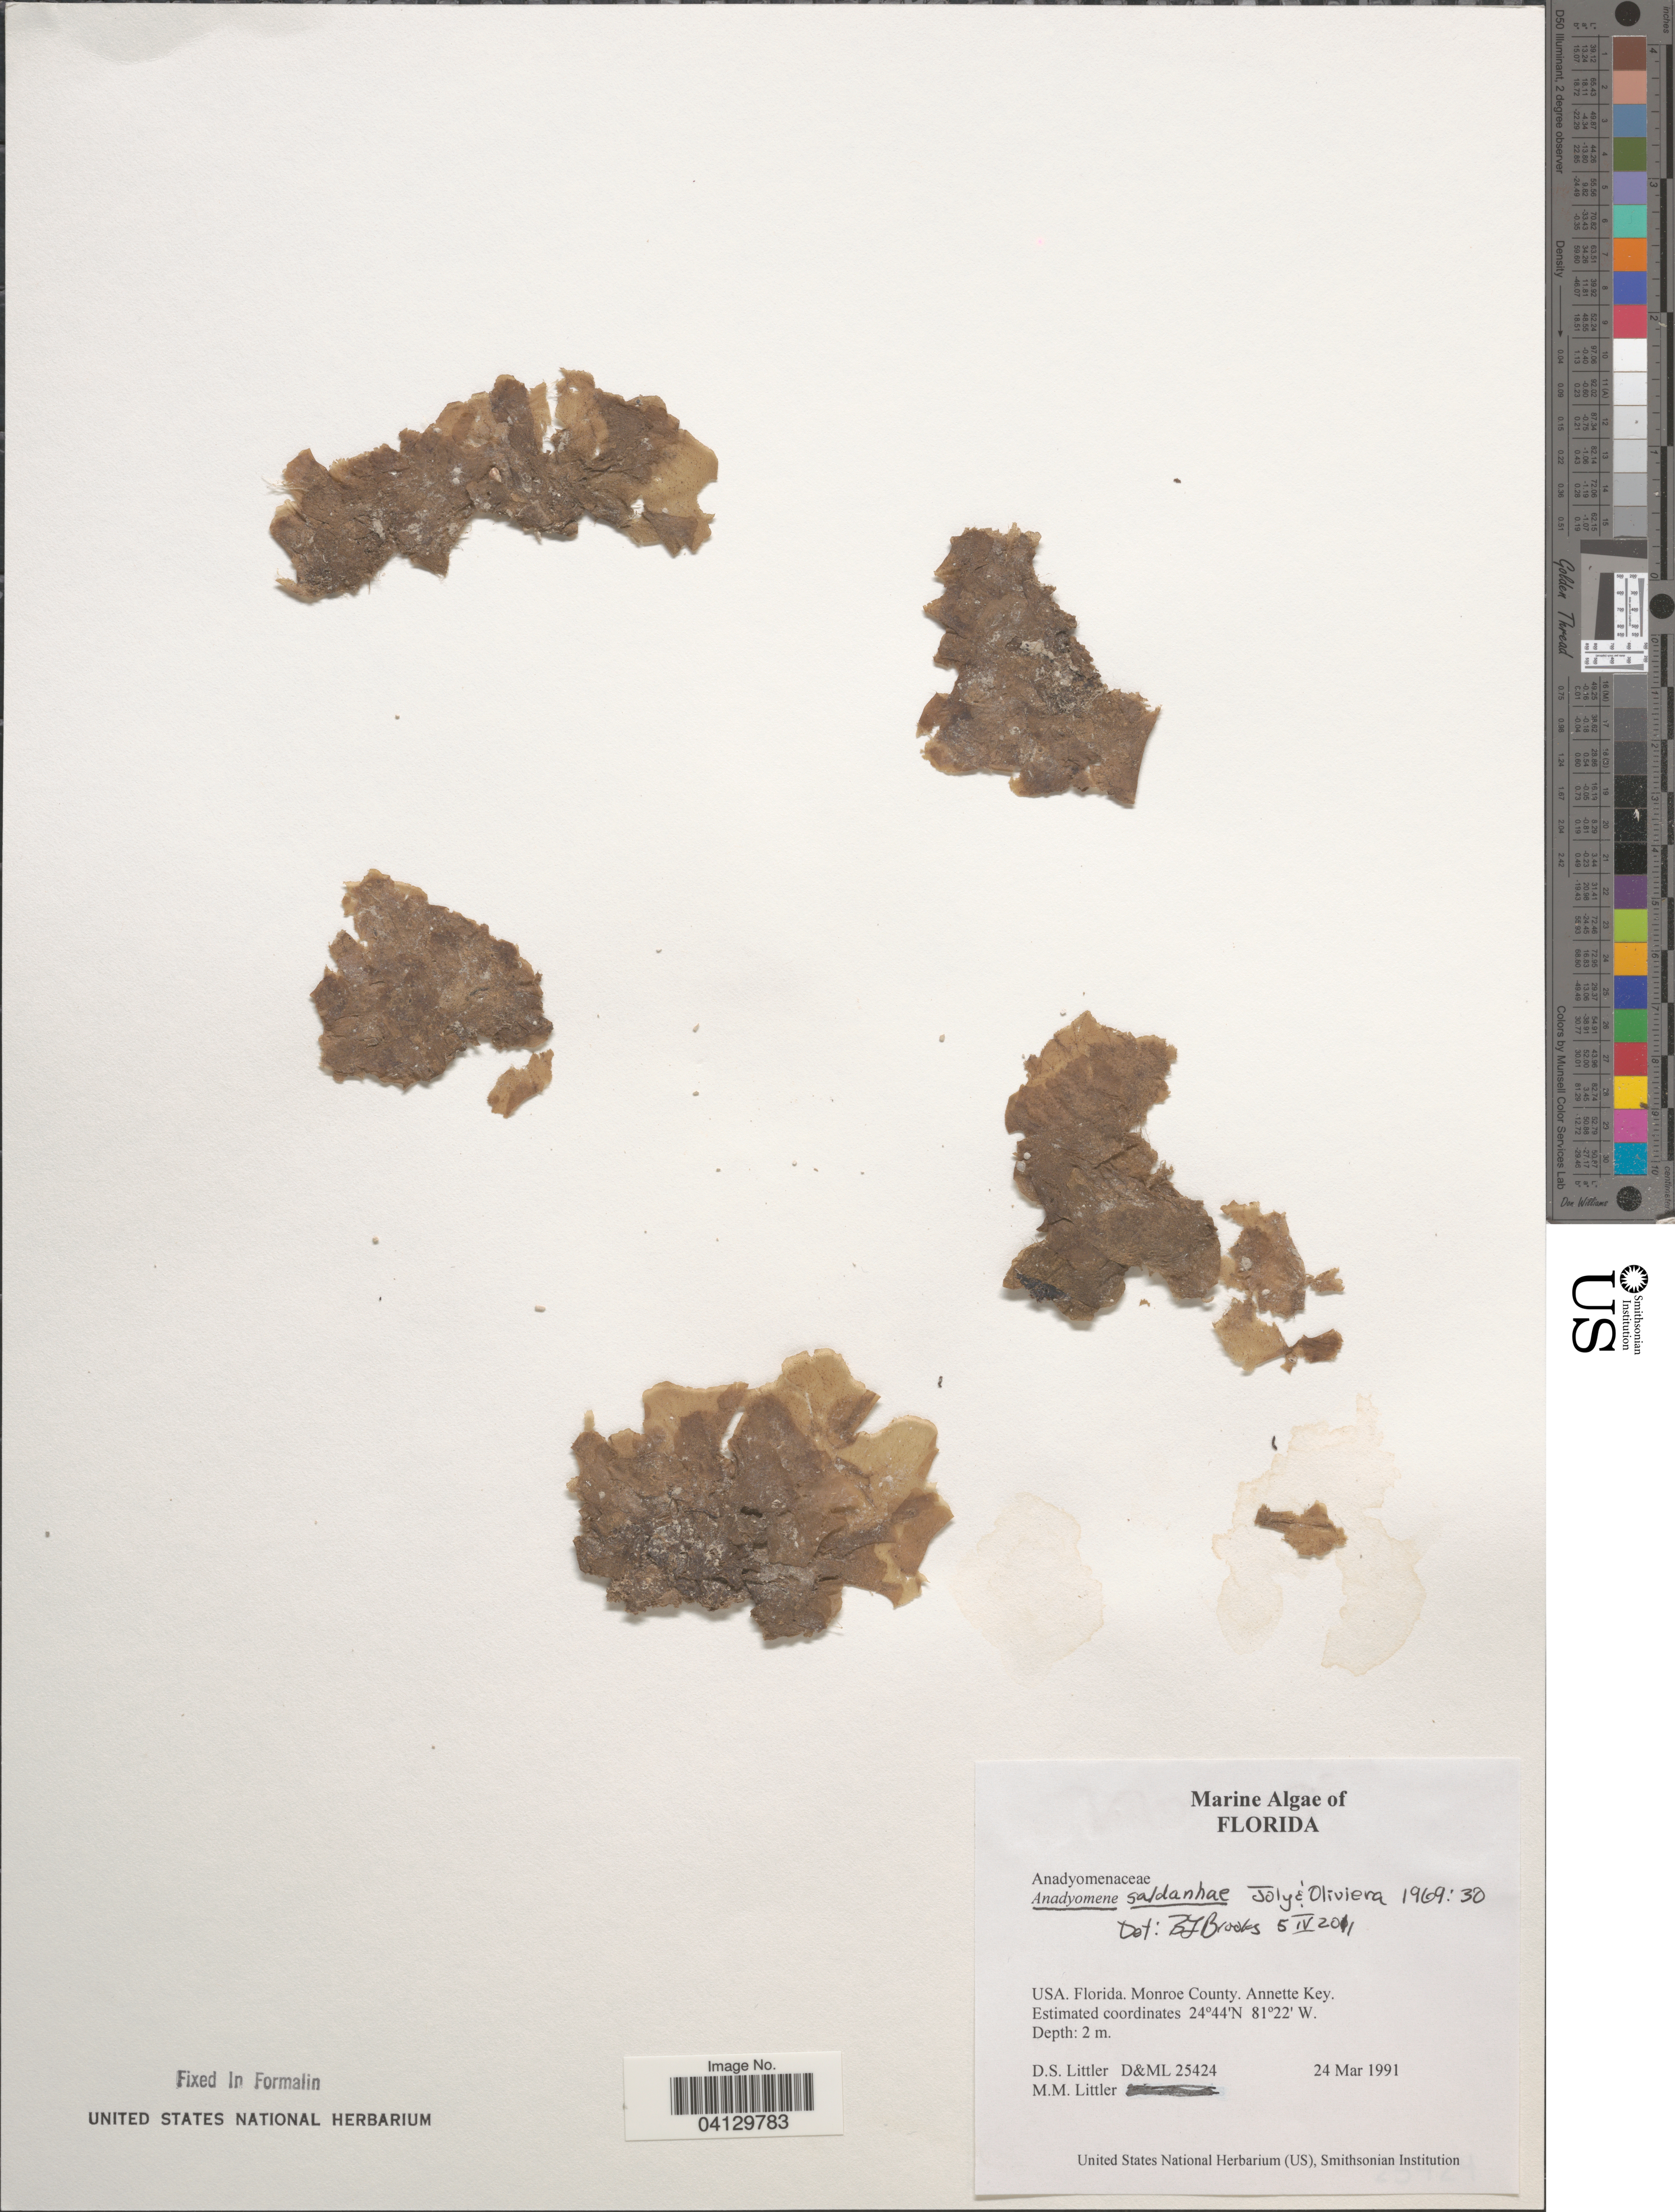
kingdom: Plantae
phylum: Chlorophyta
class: Ulvophyceae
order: Cladophorales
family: Anadyomenaceae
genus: Anadyomene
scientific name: Anadyomene saldanhae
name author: A.B. Joly & E.C. Oliveira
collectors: D. S. Littler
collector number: D&ML25424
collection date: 1991-03-24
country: United States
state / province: Florida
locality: Monroe County. Annette Key.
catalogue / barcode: US 329116